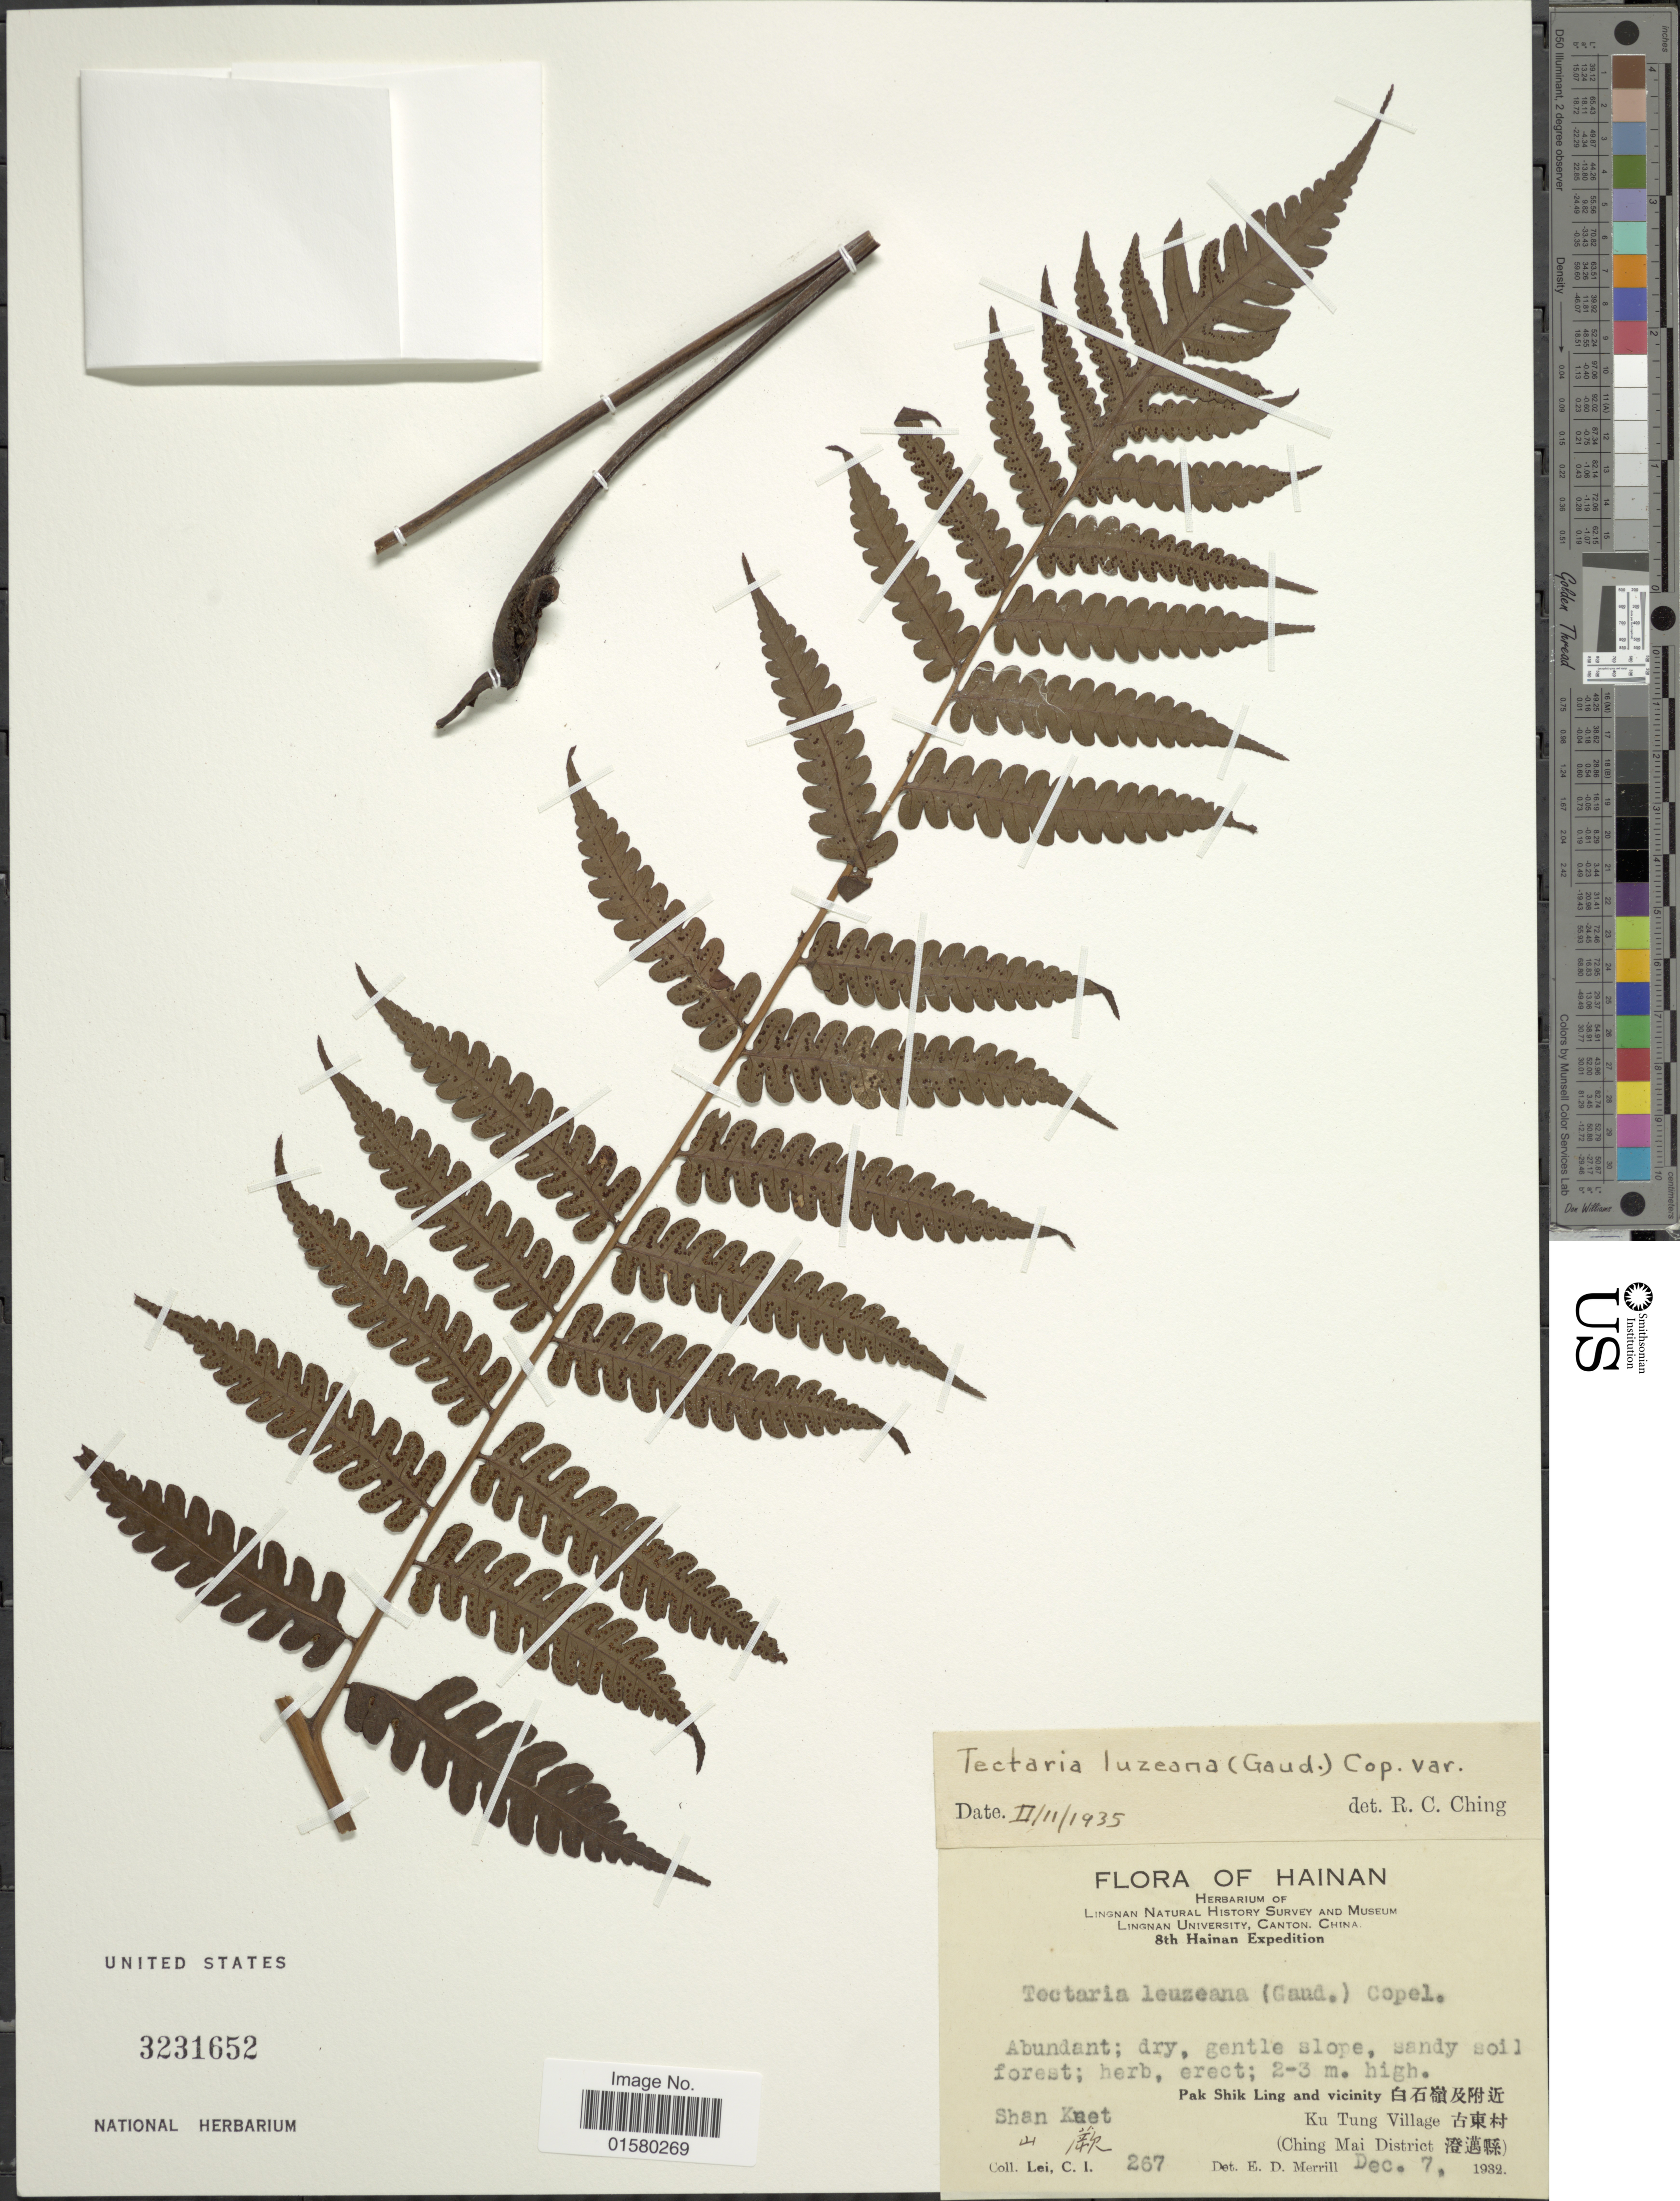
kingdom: Plantae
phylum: Tracheophyta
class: Polypodiopsida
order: Polypodiales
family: Tectariaceae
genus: Tectaria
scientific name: Tectaria leuzeana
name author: (Gaudich.) Copel.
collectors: C. I. Lei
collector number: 267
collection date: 1932-12-07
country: China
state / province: Hainan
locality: Pak Shik Ling and vicinity, Ku Tung Village, Ching Mai District, Shan Kuet [interpreted]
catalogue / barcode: US 3231652